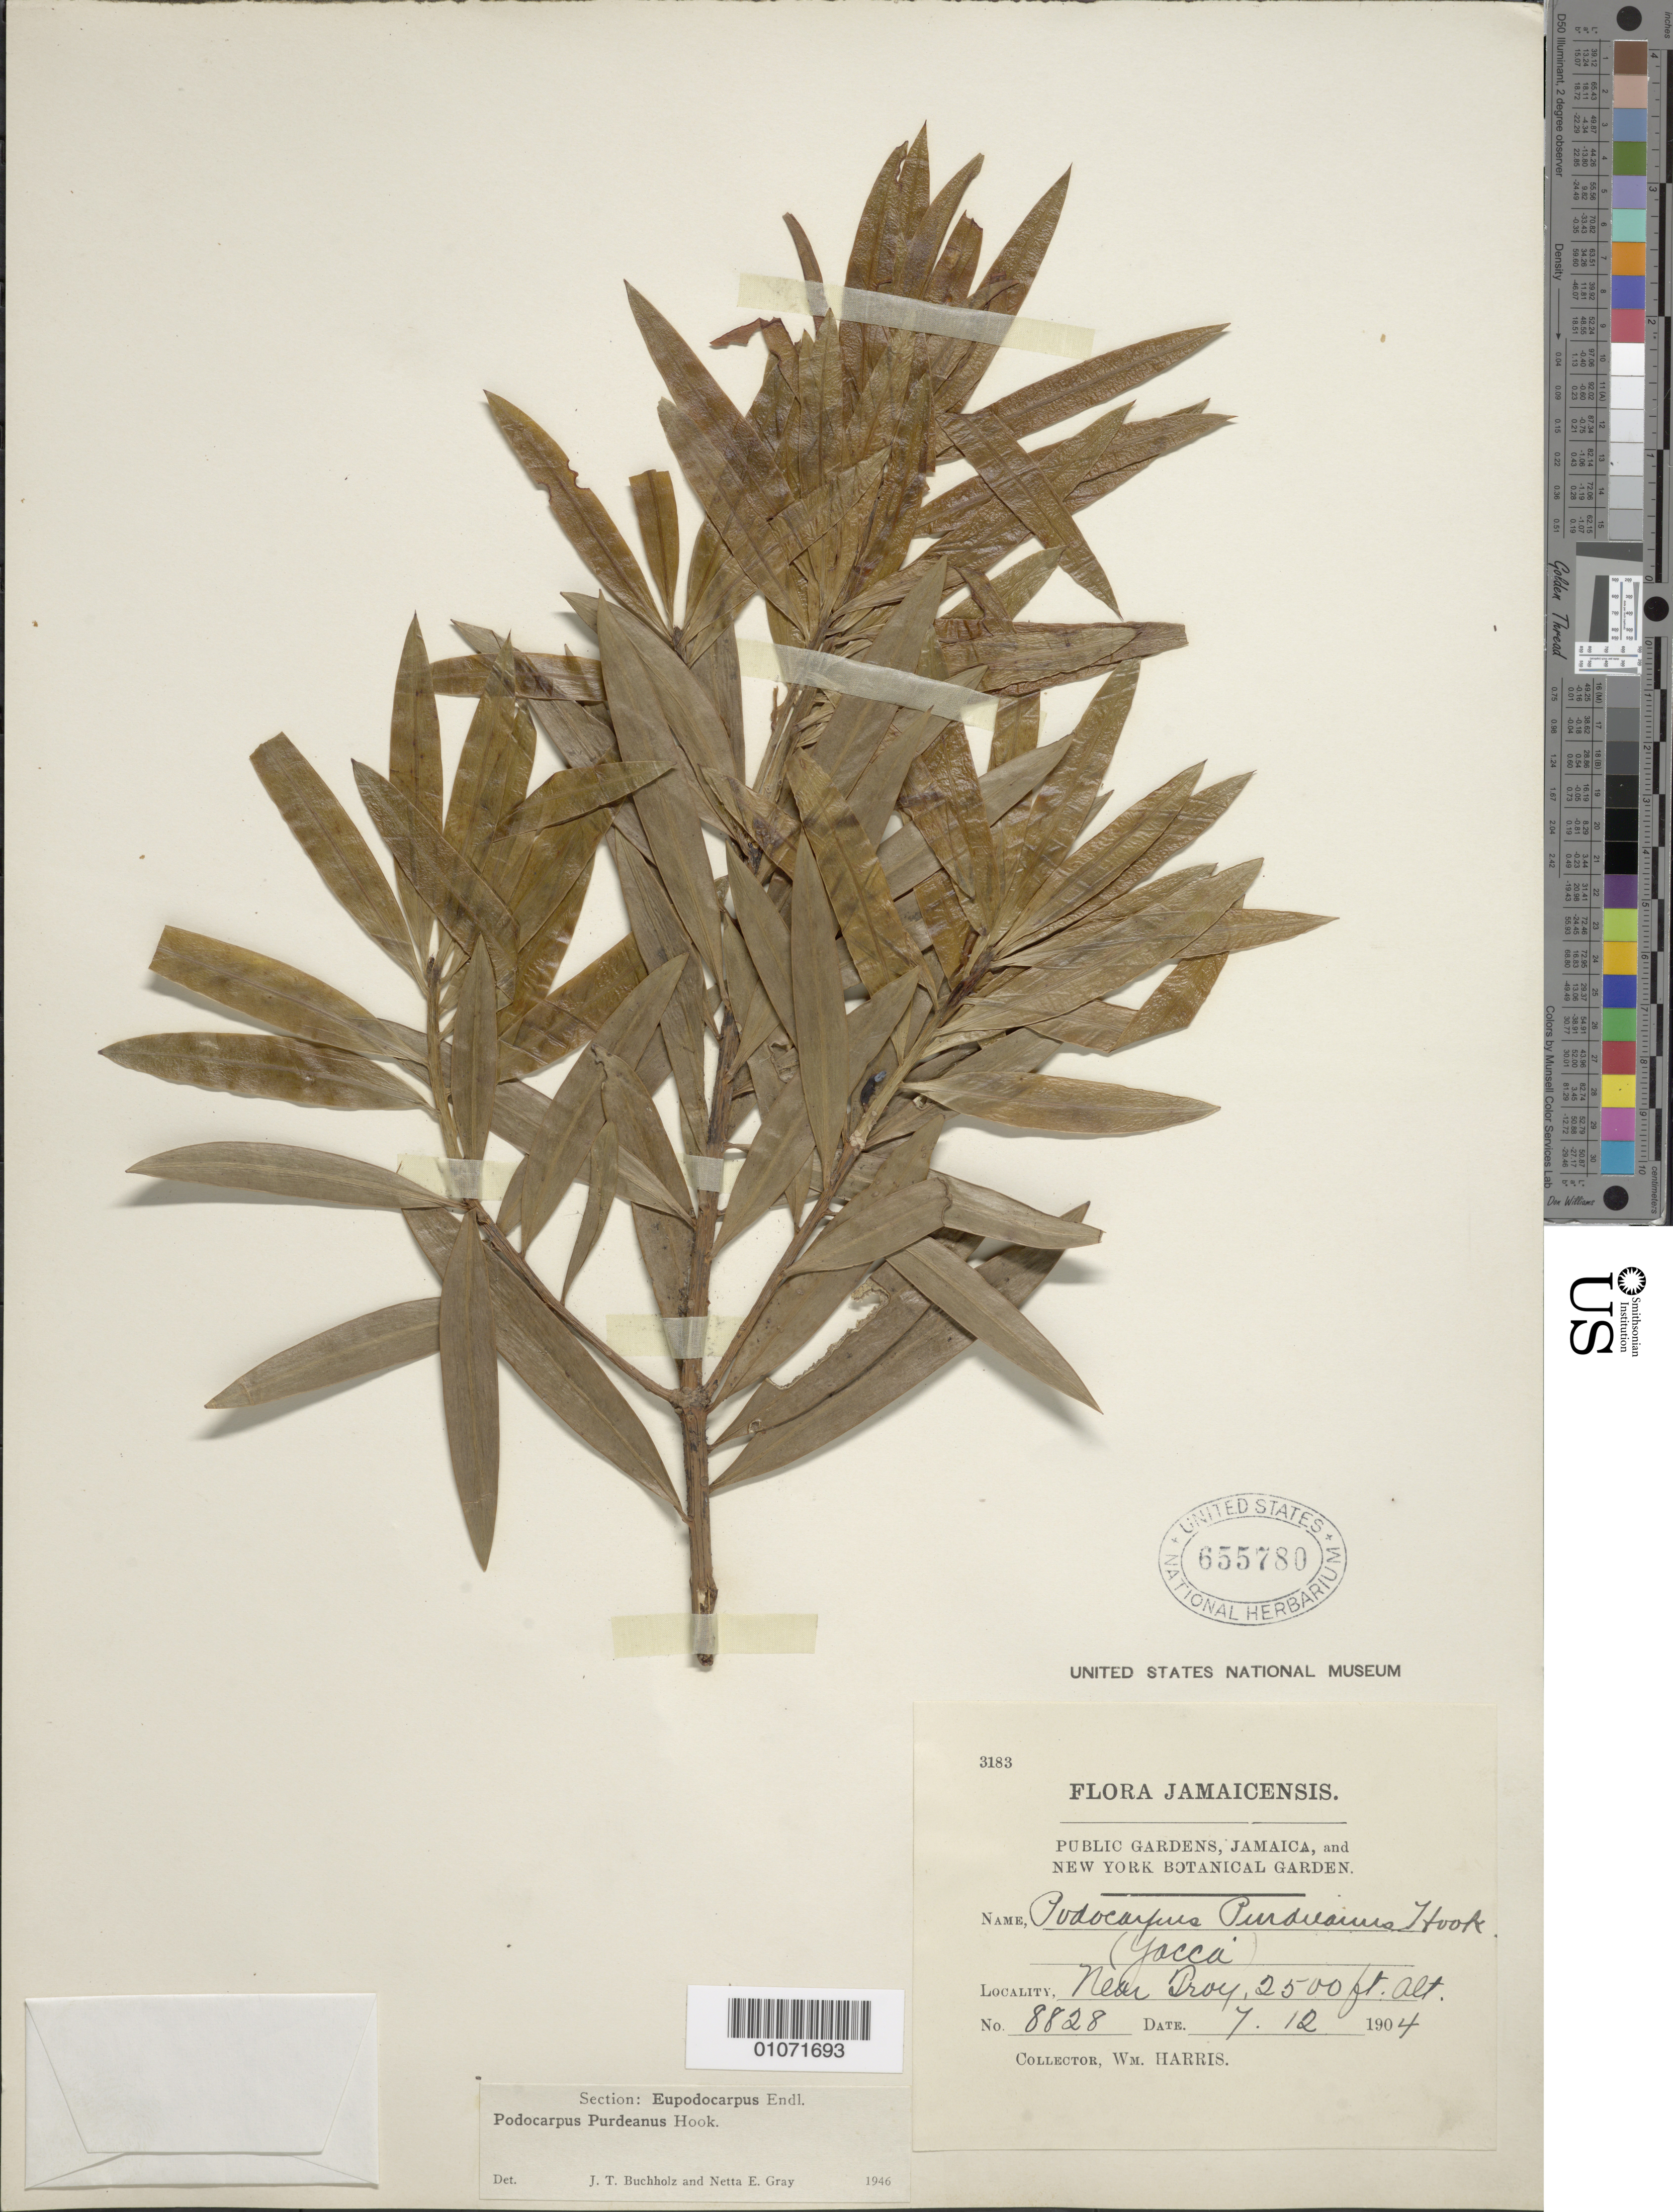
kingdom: Plantae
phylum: Tracheophyta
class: Pinopsida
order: Pinales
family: Podocarpaceae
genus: Podocarpus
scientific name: Podocarpus purdieanus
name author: Hook.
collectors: W. Harris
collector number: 8828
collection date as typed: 07 Dec 1904 or 12 Jul 1904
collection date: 1904-07-12 or 1904-12-07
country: Jamaica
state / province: Trelawny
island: Jamaica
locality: Near Troy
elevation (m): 762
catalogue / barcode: US 655780